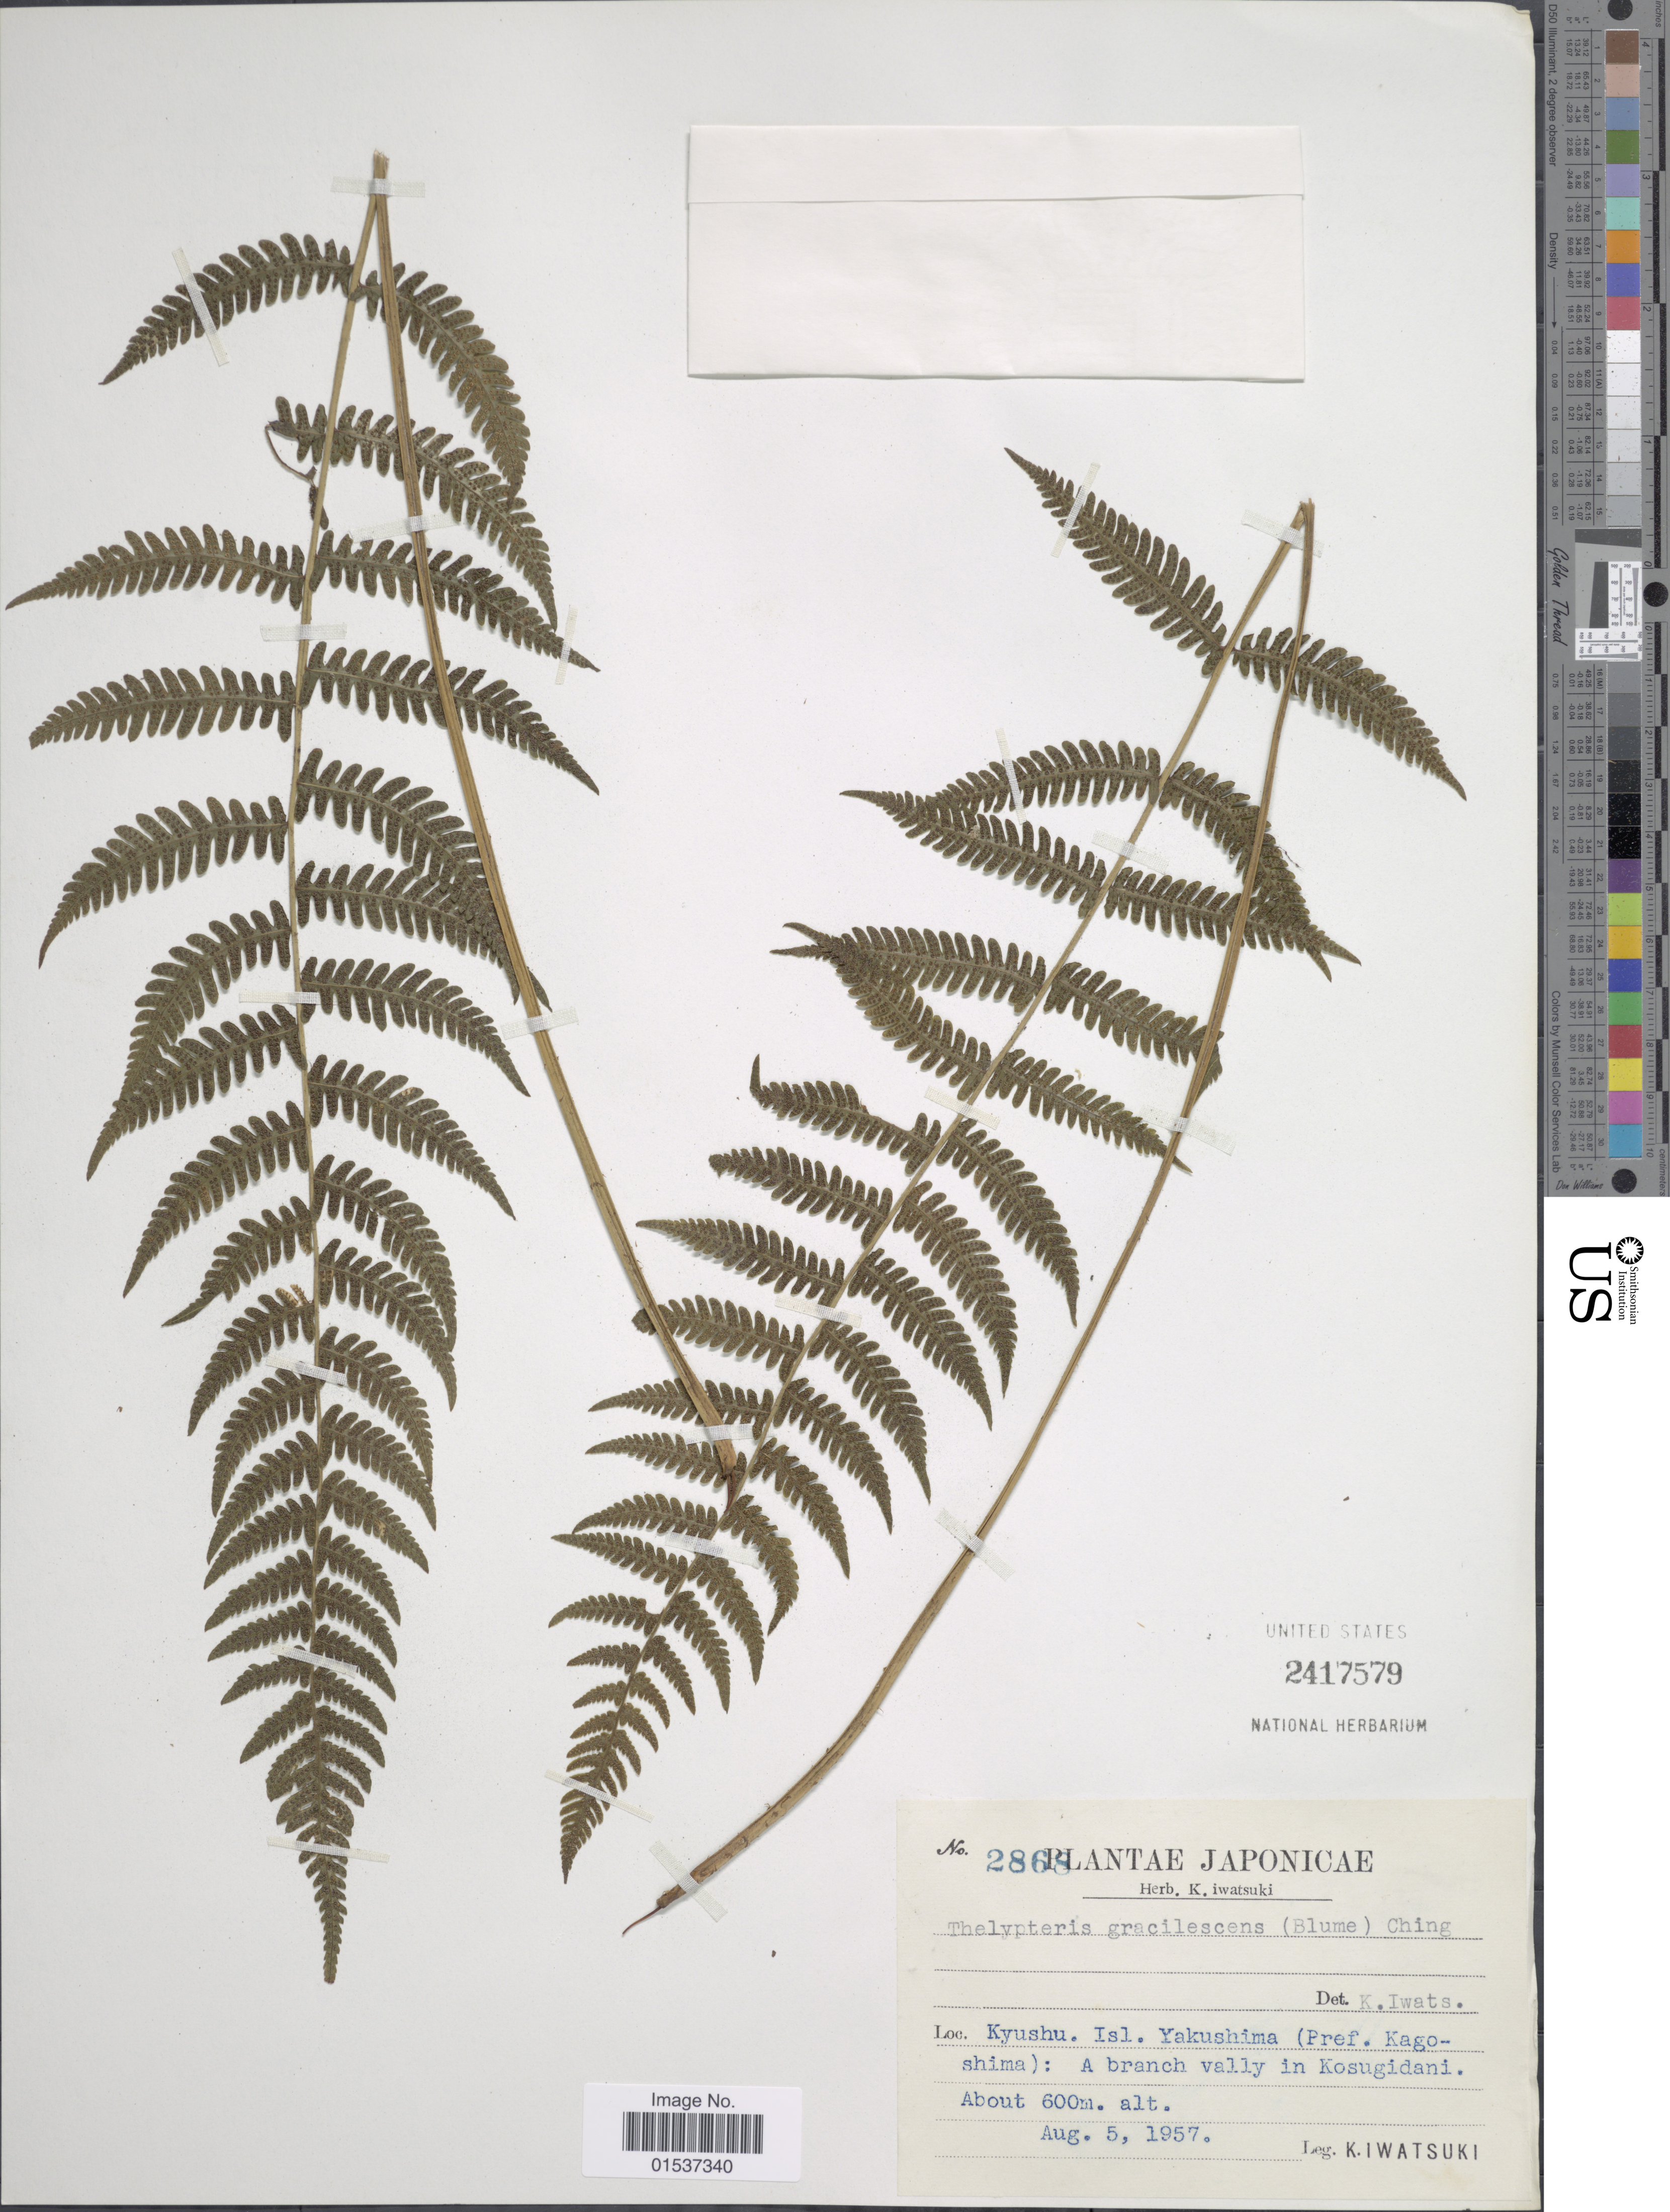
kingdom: Plantae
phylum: Tracheophyta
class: Polypodiopsida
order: Polypodiales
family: Thelypteridaceae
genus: Metathelypteris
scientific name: Metathelypteris gracilescens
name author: (Blume) Ching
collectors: K. Iwatsuki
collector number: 2868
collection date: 1957-08-05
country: Japan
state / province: Kagosima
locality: Kyushu. Isl. Yakushima (Pref, Kagoshima).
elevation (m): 600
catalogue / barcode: US 2417579